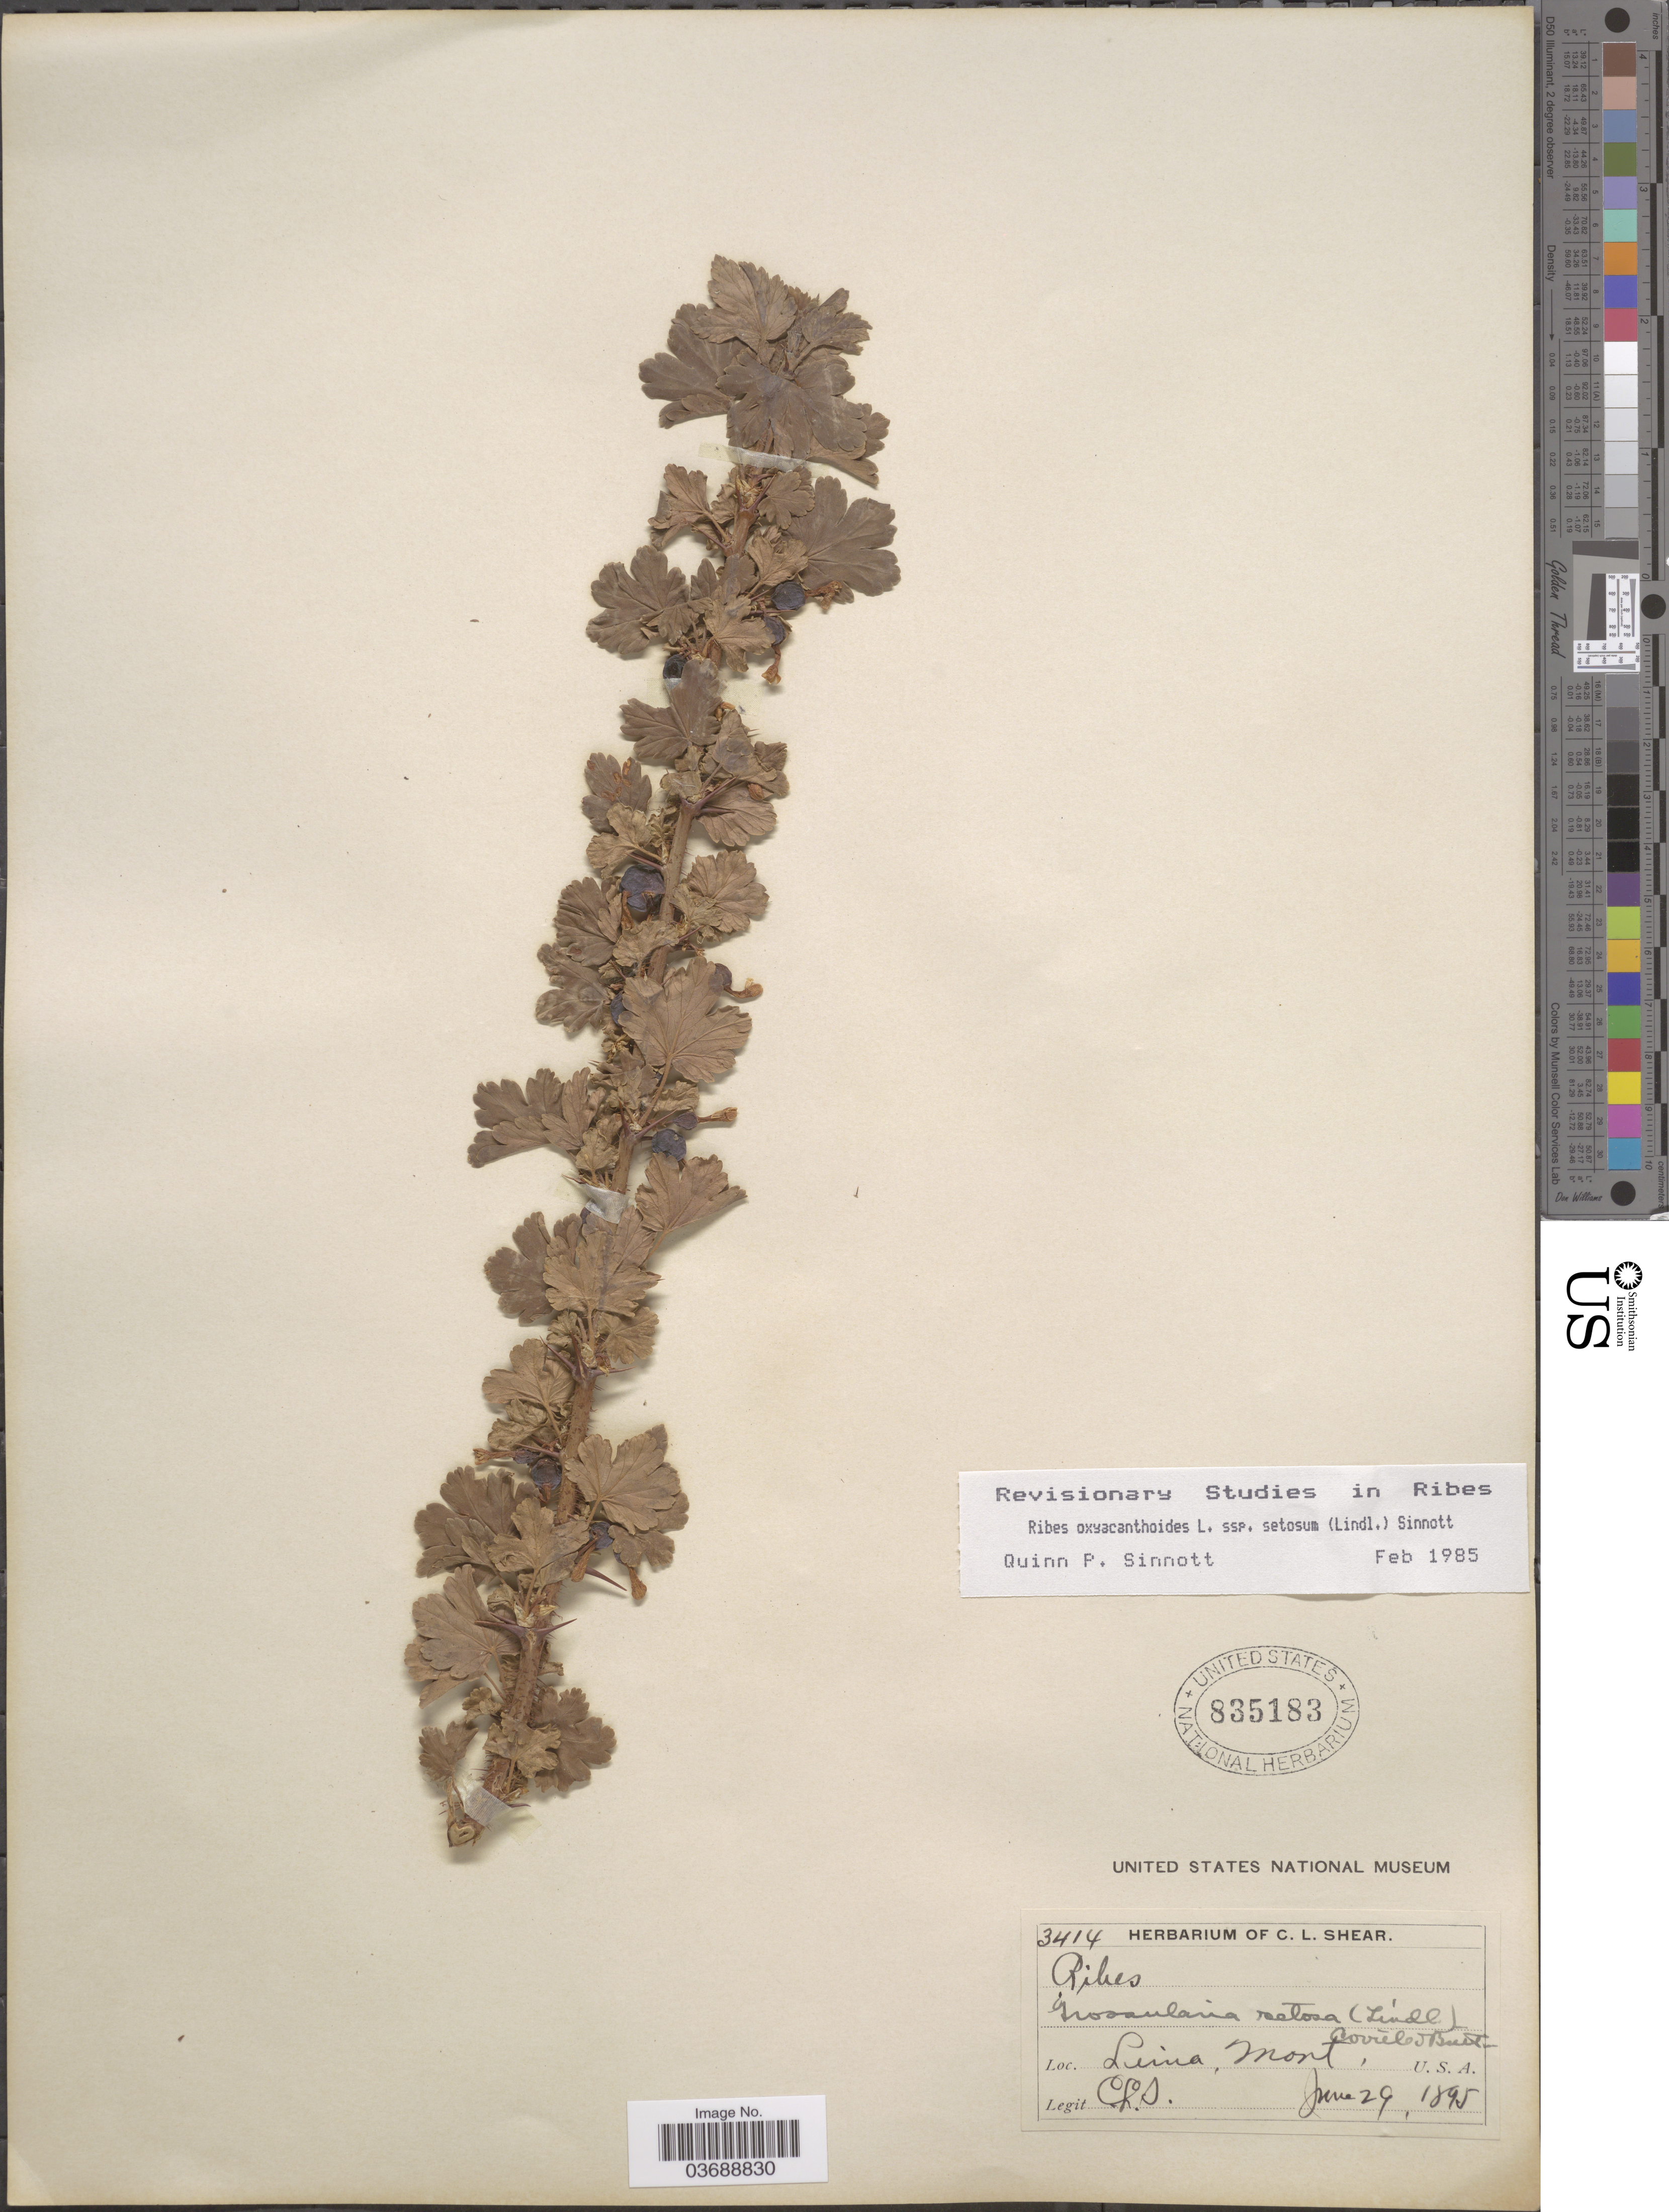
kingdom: Plantae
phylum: Tracheophyta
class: Magnoliopsida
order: Saxifragales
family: Grossulariaceae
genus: Ribes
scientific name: Ribes oxyacanthoides subsp. setosum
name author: (Lindl.) Q.P. Sinnott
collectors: C. L. Shear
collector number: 3414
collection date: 1895-06-29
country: United States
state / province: Montana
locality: Lima.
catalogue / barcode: US 835183